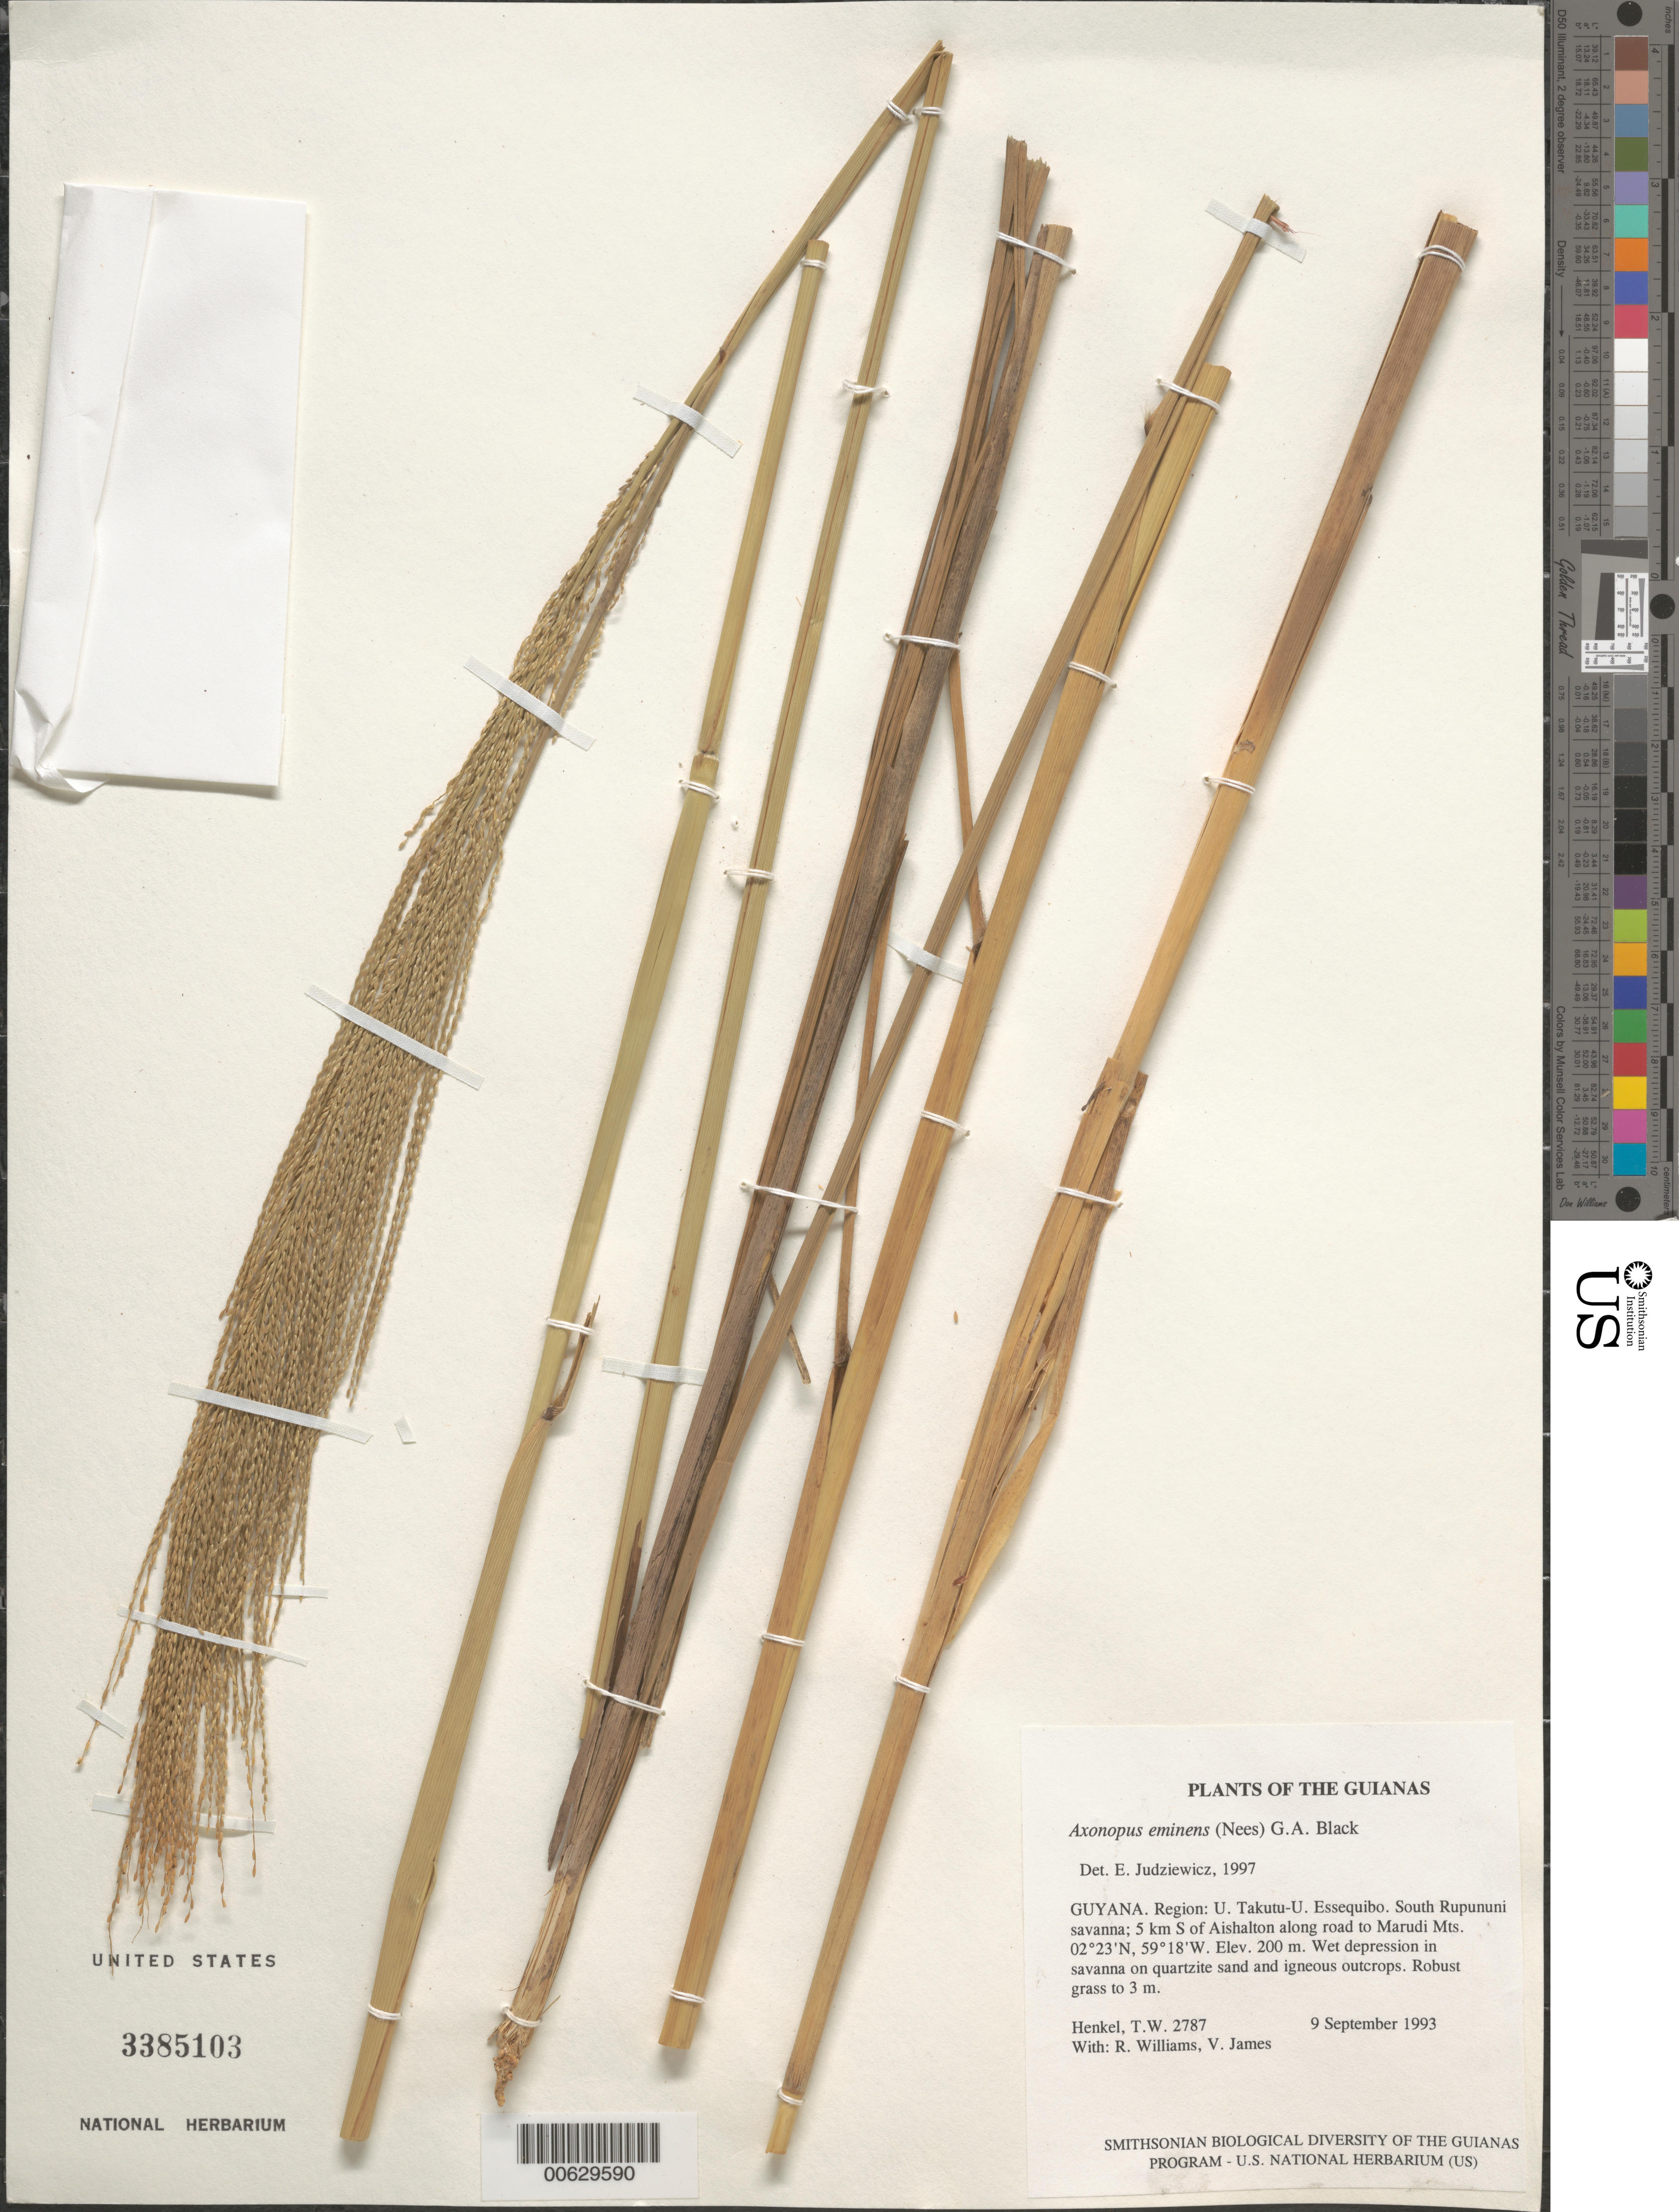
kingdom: Plantae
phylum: Tracheophyta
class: Liliopsida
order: Poales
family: Poaceae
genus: Axonopus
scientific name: Axonopus eminens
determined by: Judziewicz, E. J.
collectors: T. Henkel, R. Williams & V. James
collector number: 2787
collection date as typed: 9 September 1993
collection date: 1993-09-09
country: Guyana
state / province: U. Takutu-U. Essequibo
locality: South Rupununi savanna; 5 km S of Aishalton along road to Marudi Mts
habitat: Wet depression in savanna on quartzite sand and igneous outcrops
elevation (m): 200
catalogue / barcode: US 3385103